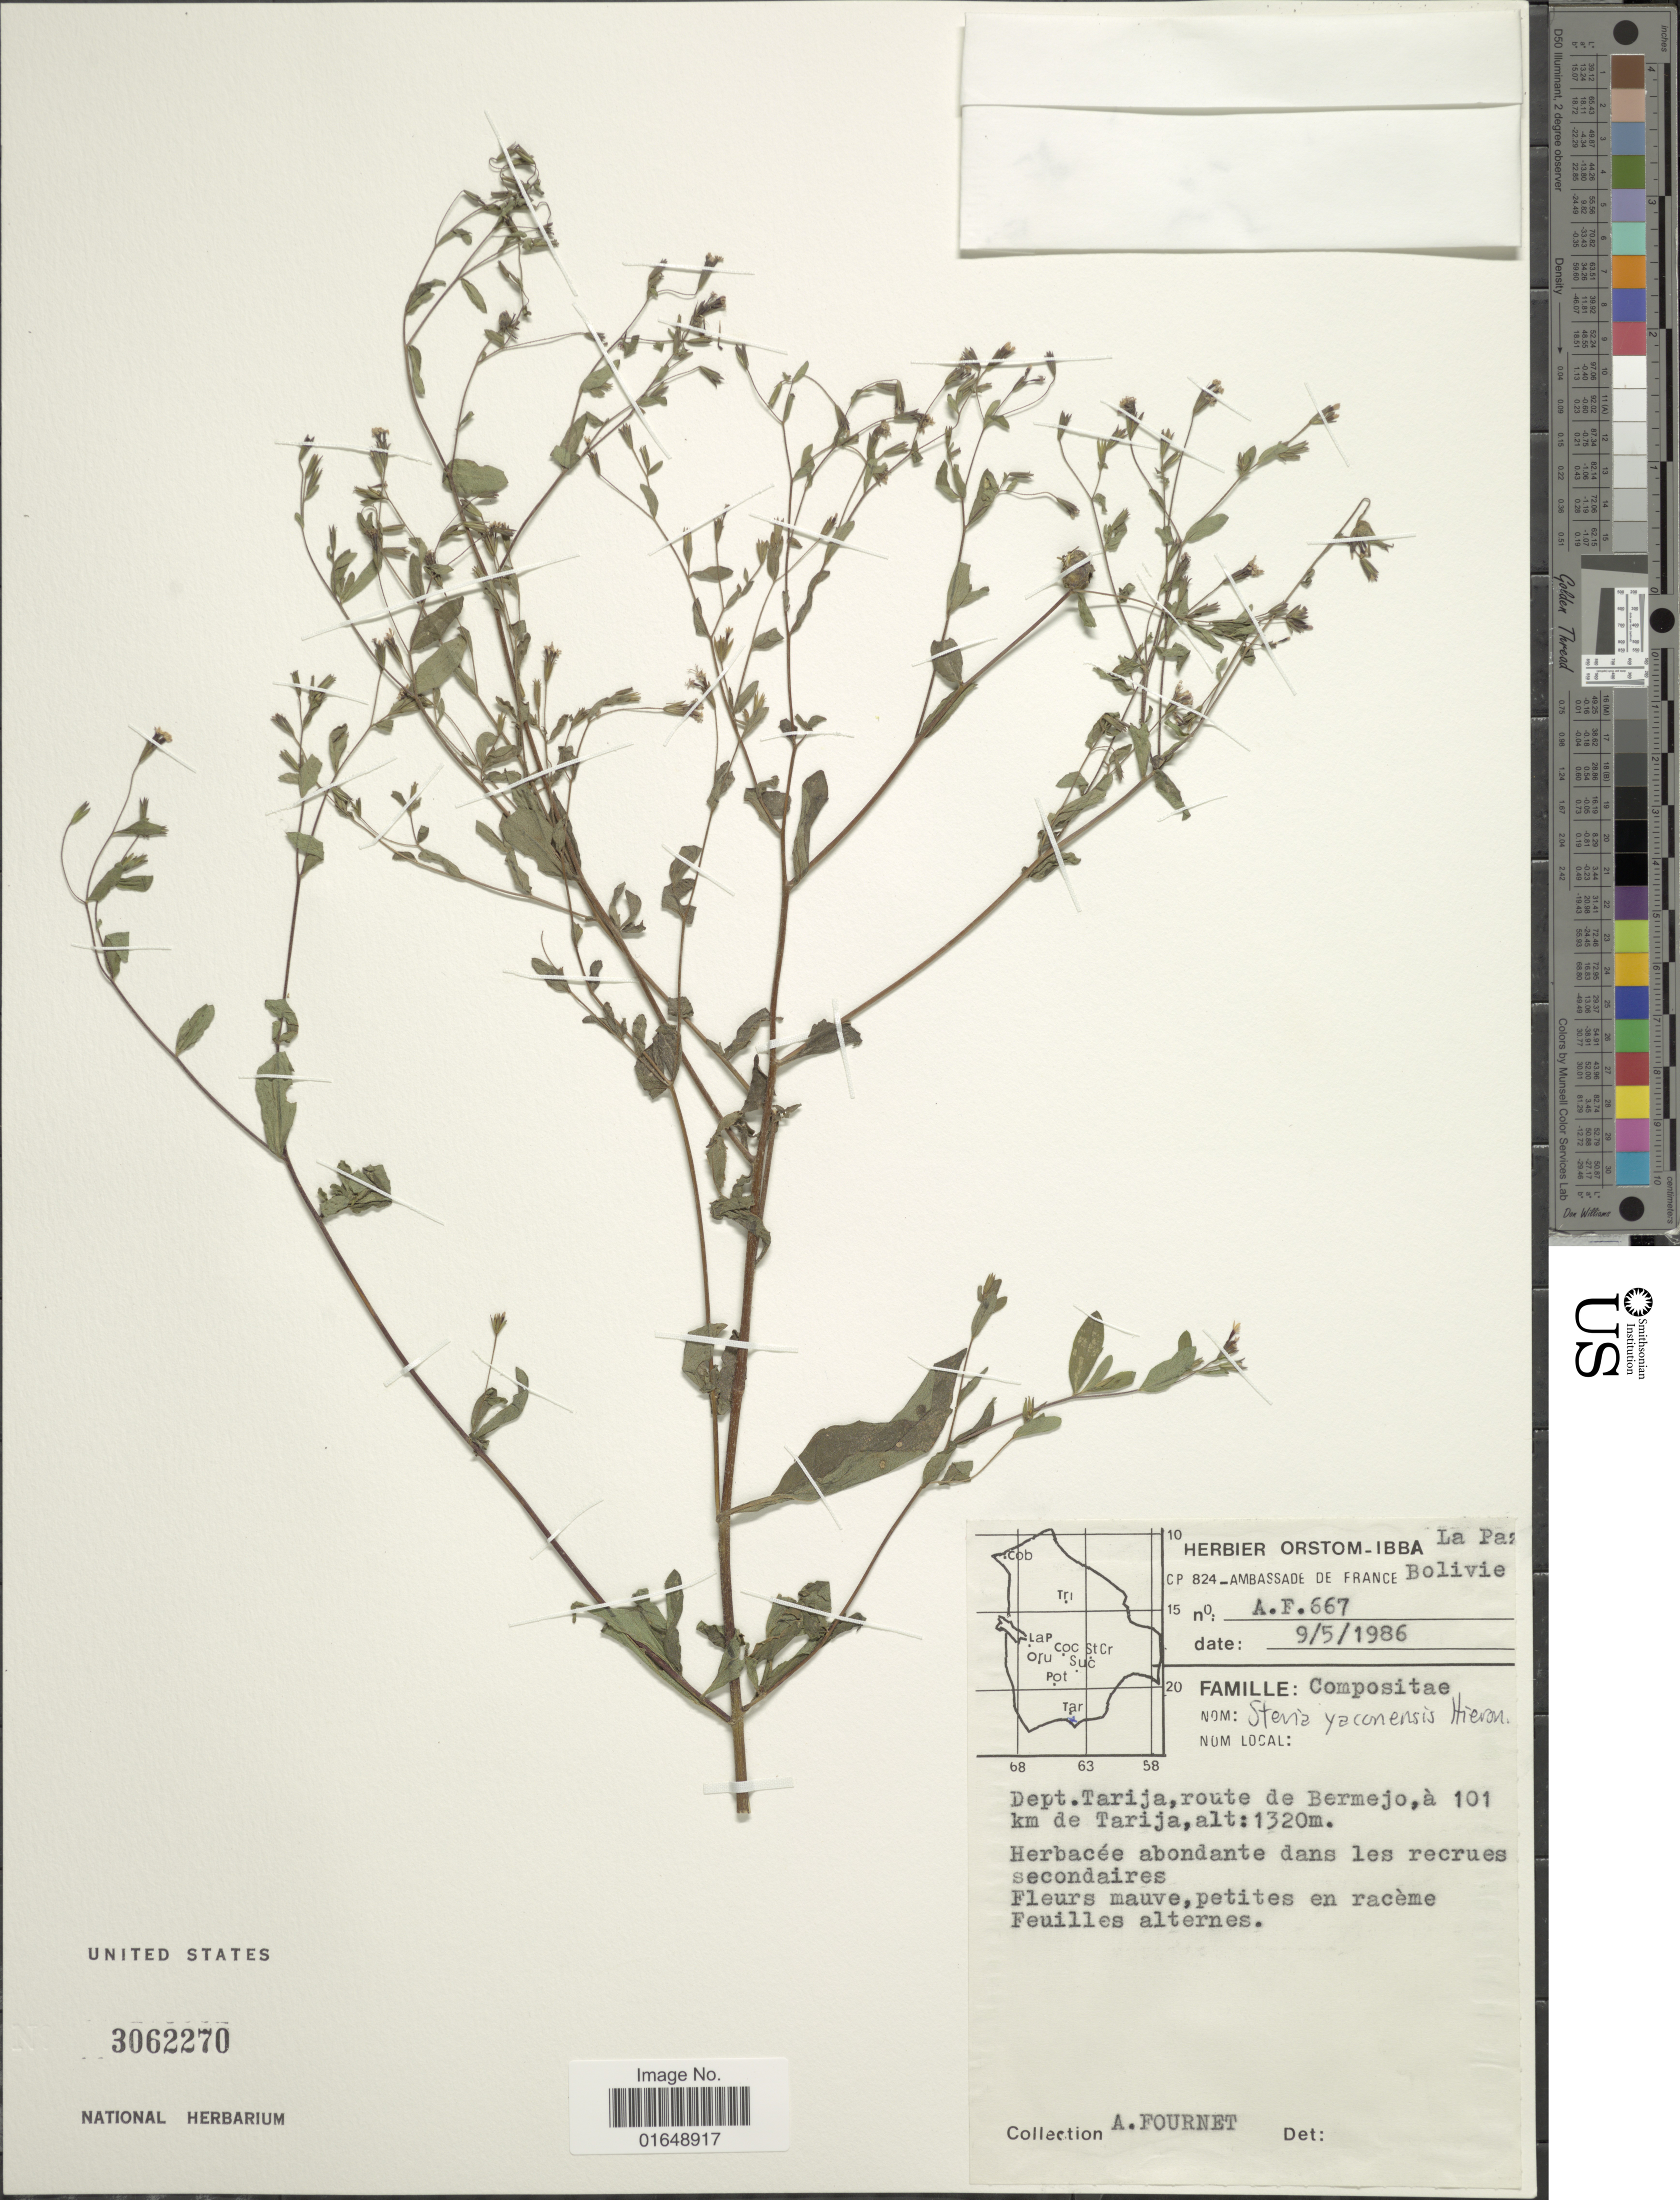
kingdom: Plantae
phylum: Tracheophyta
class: Magnoliopsida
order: Asterales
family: Asteraceae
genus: Stevia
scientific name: Stevia yaconensis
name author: Hieron.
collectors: A. Fournet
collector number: A.F.667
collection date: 1986-05-09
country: Bolivia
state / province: Tarija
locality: Route de Bermejo, 'a 101 km de Tarija.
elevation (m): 1320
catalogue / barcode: US 3062270